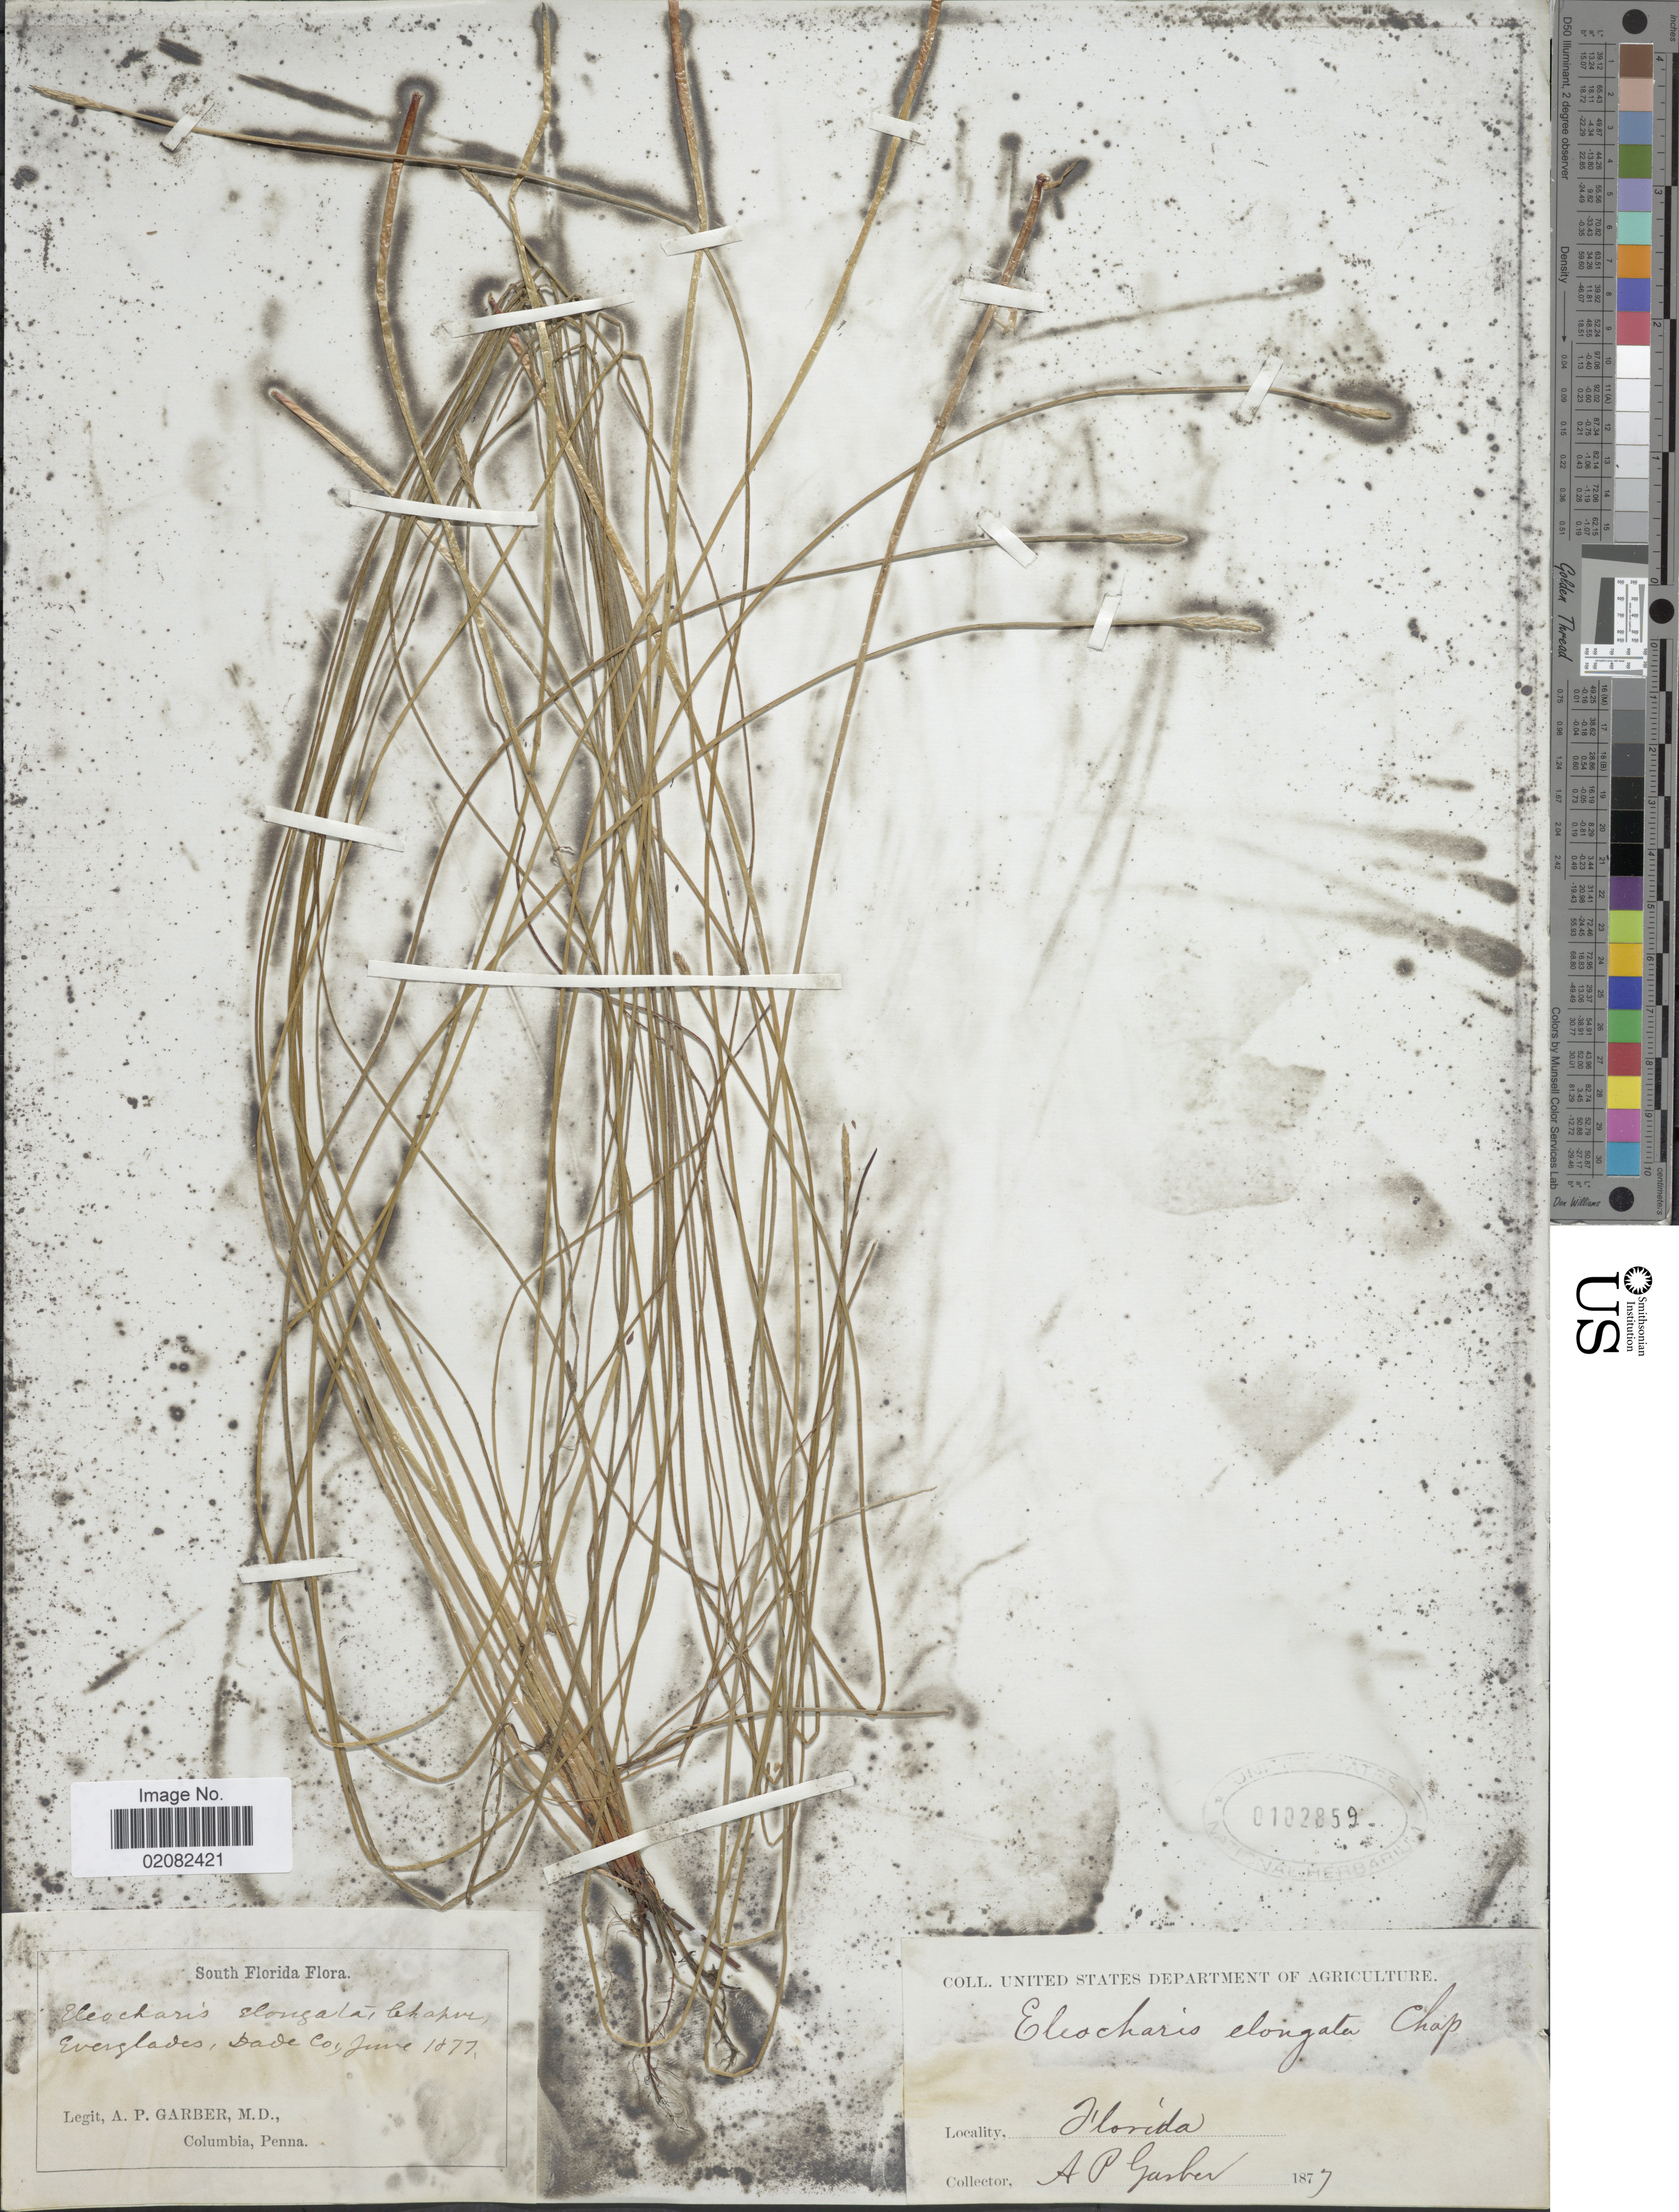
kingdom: Plantae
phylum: Tracheophyta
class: Liliopsida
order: Poales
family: Cyperaceae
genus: Eleocharis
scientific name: Eleocharis elongata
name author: Chapm.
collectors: A. P. Garber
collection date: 1877-06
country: United States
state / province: Florida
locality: South Florida, Everglades, Dade Co.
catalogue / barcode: US 102859